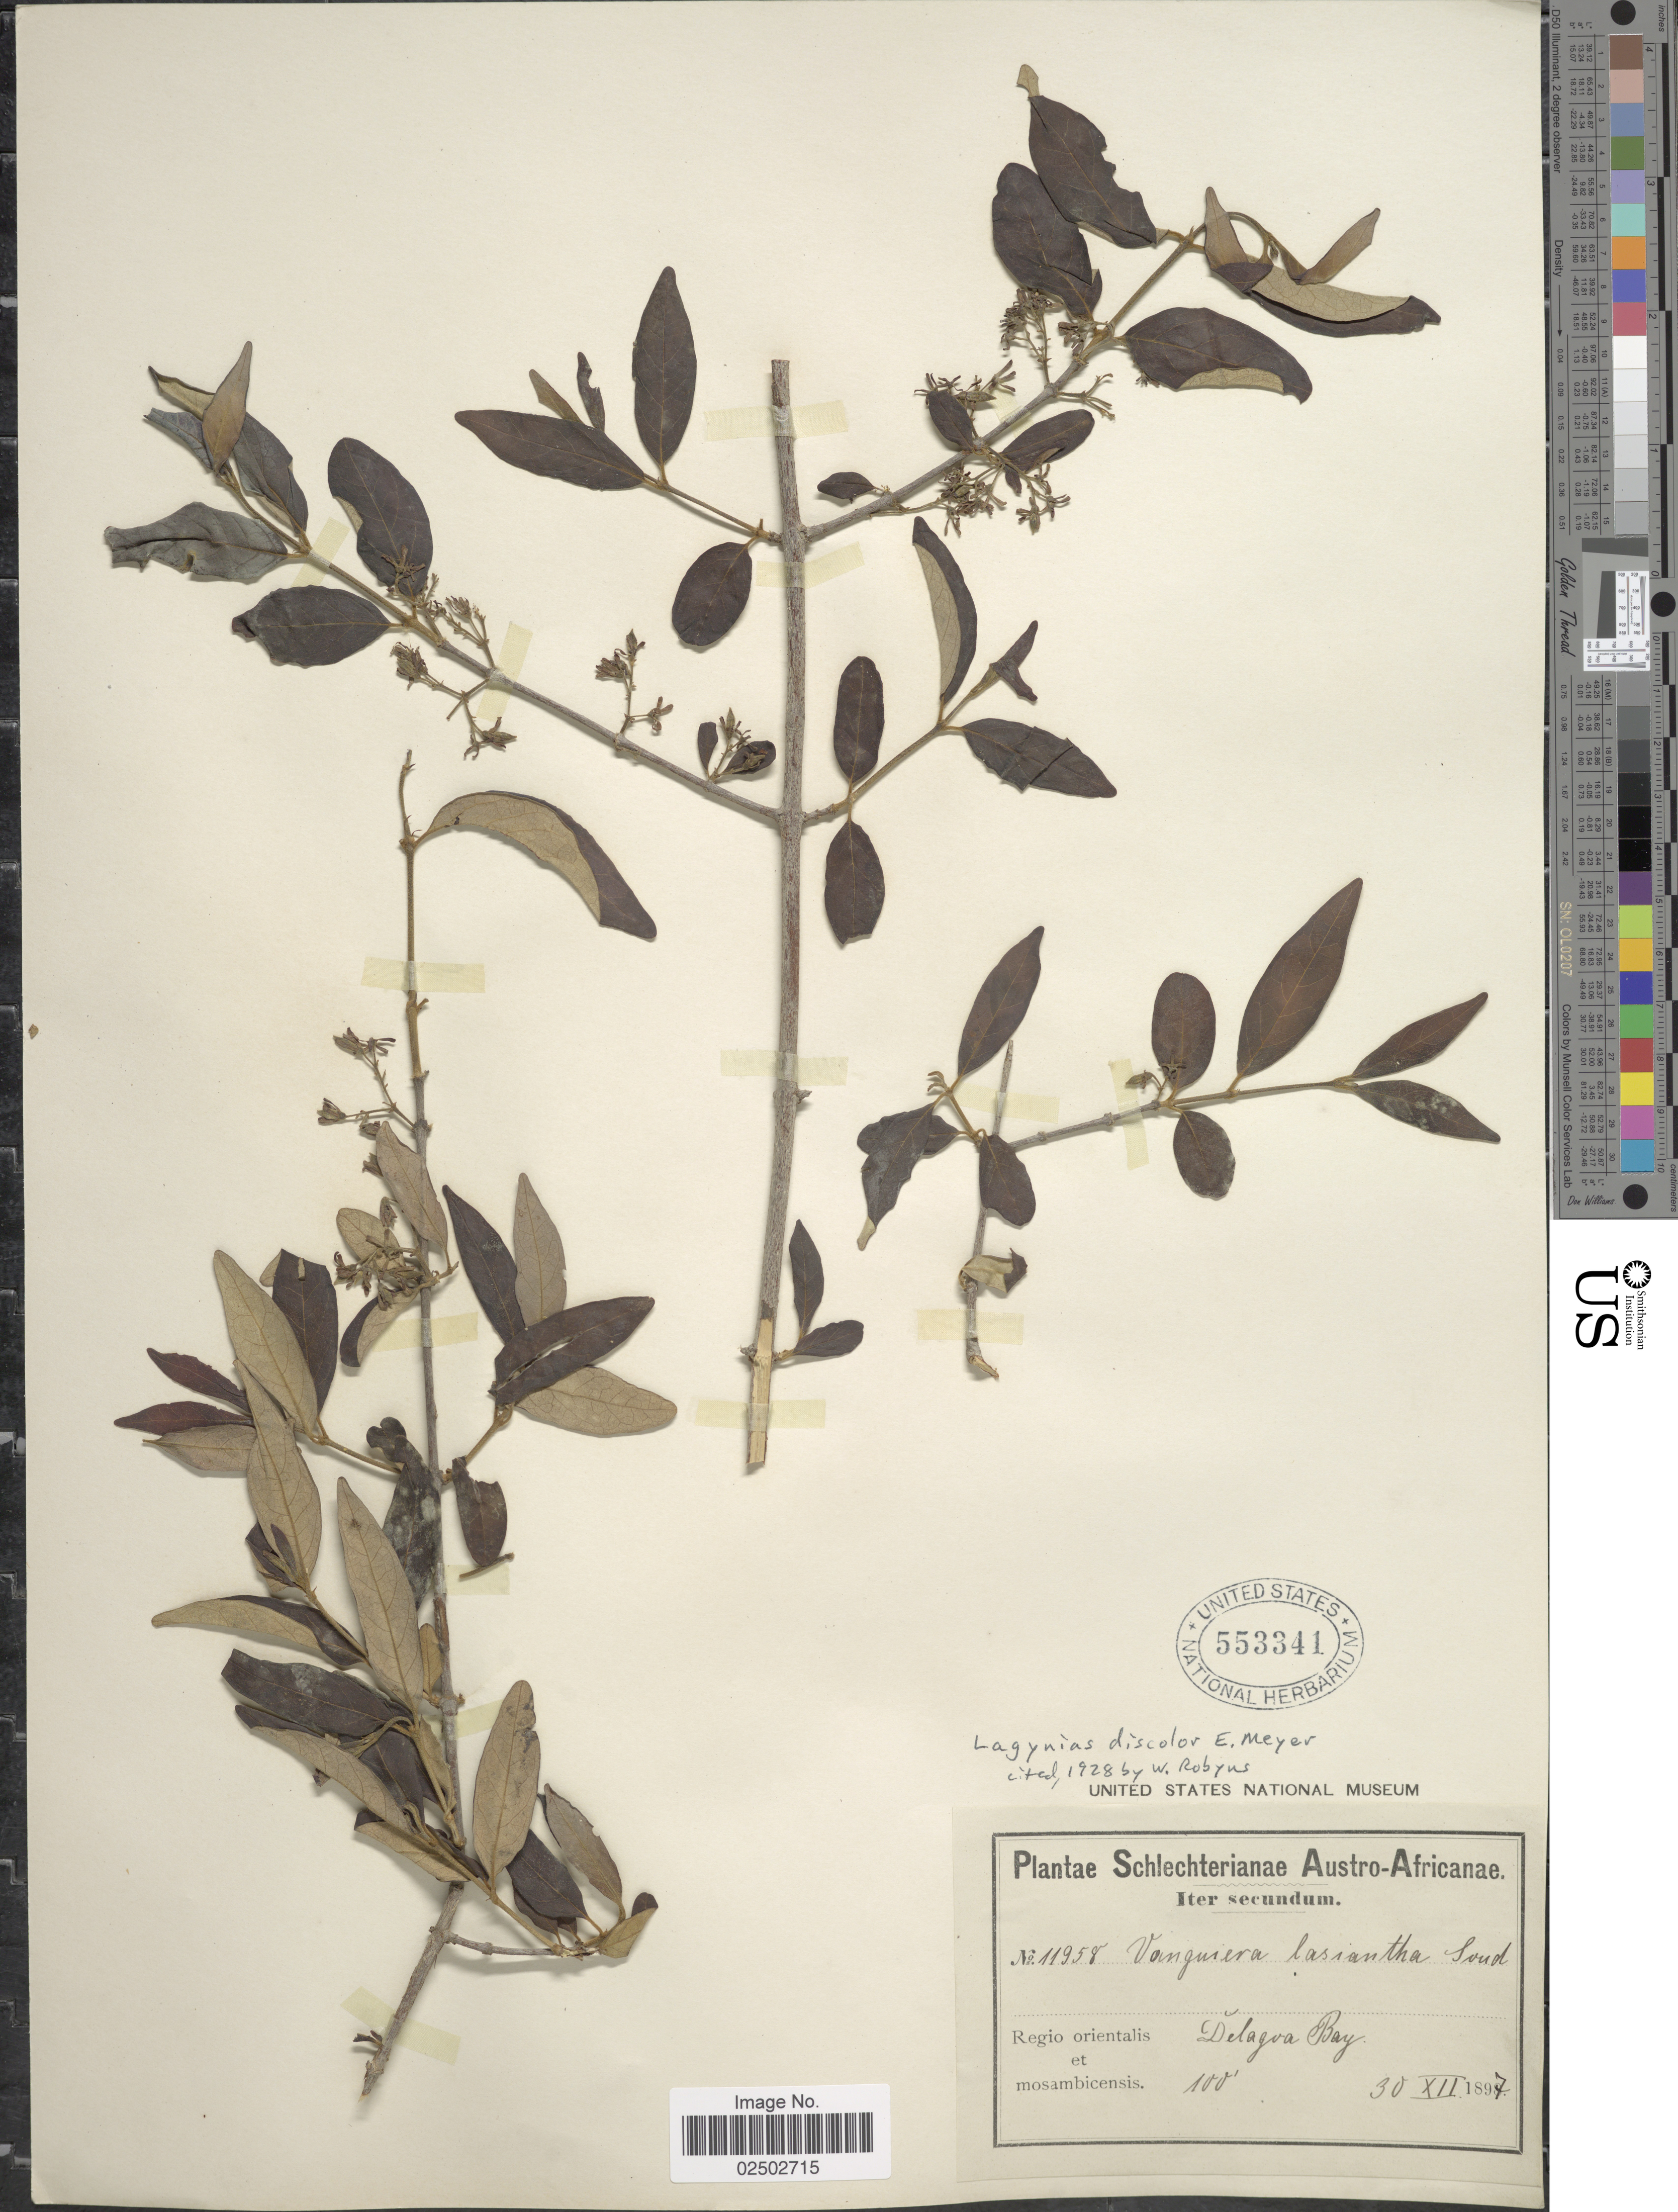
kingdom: Plantae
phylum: Tracheophyta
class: Magnoliopsida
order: Gentianales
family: Rubiaceae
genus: Vangueria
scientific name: Vangueria lasiantha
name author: Sond.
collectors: Schlechter, --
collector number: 11958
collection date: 1897-12-30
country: Mozambique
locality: Regio orientalis et mosambicensis. Delagoa Bay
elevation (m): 30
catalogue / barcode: US 553341